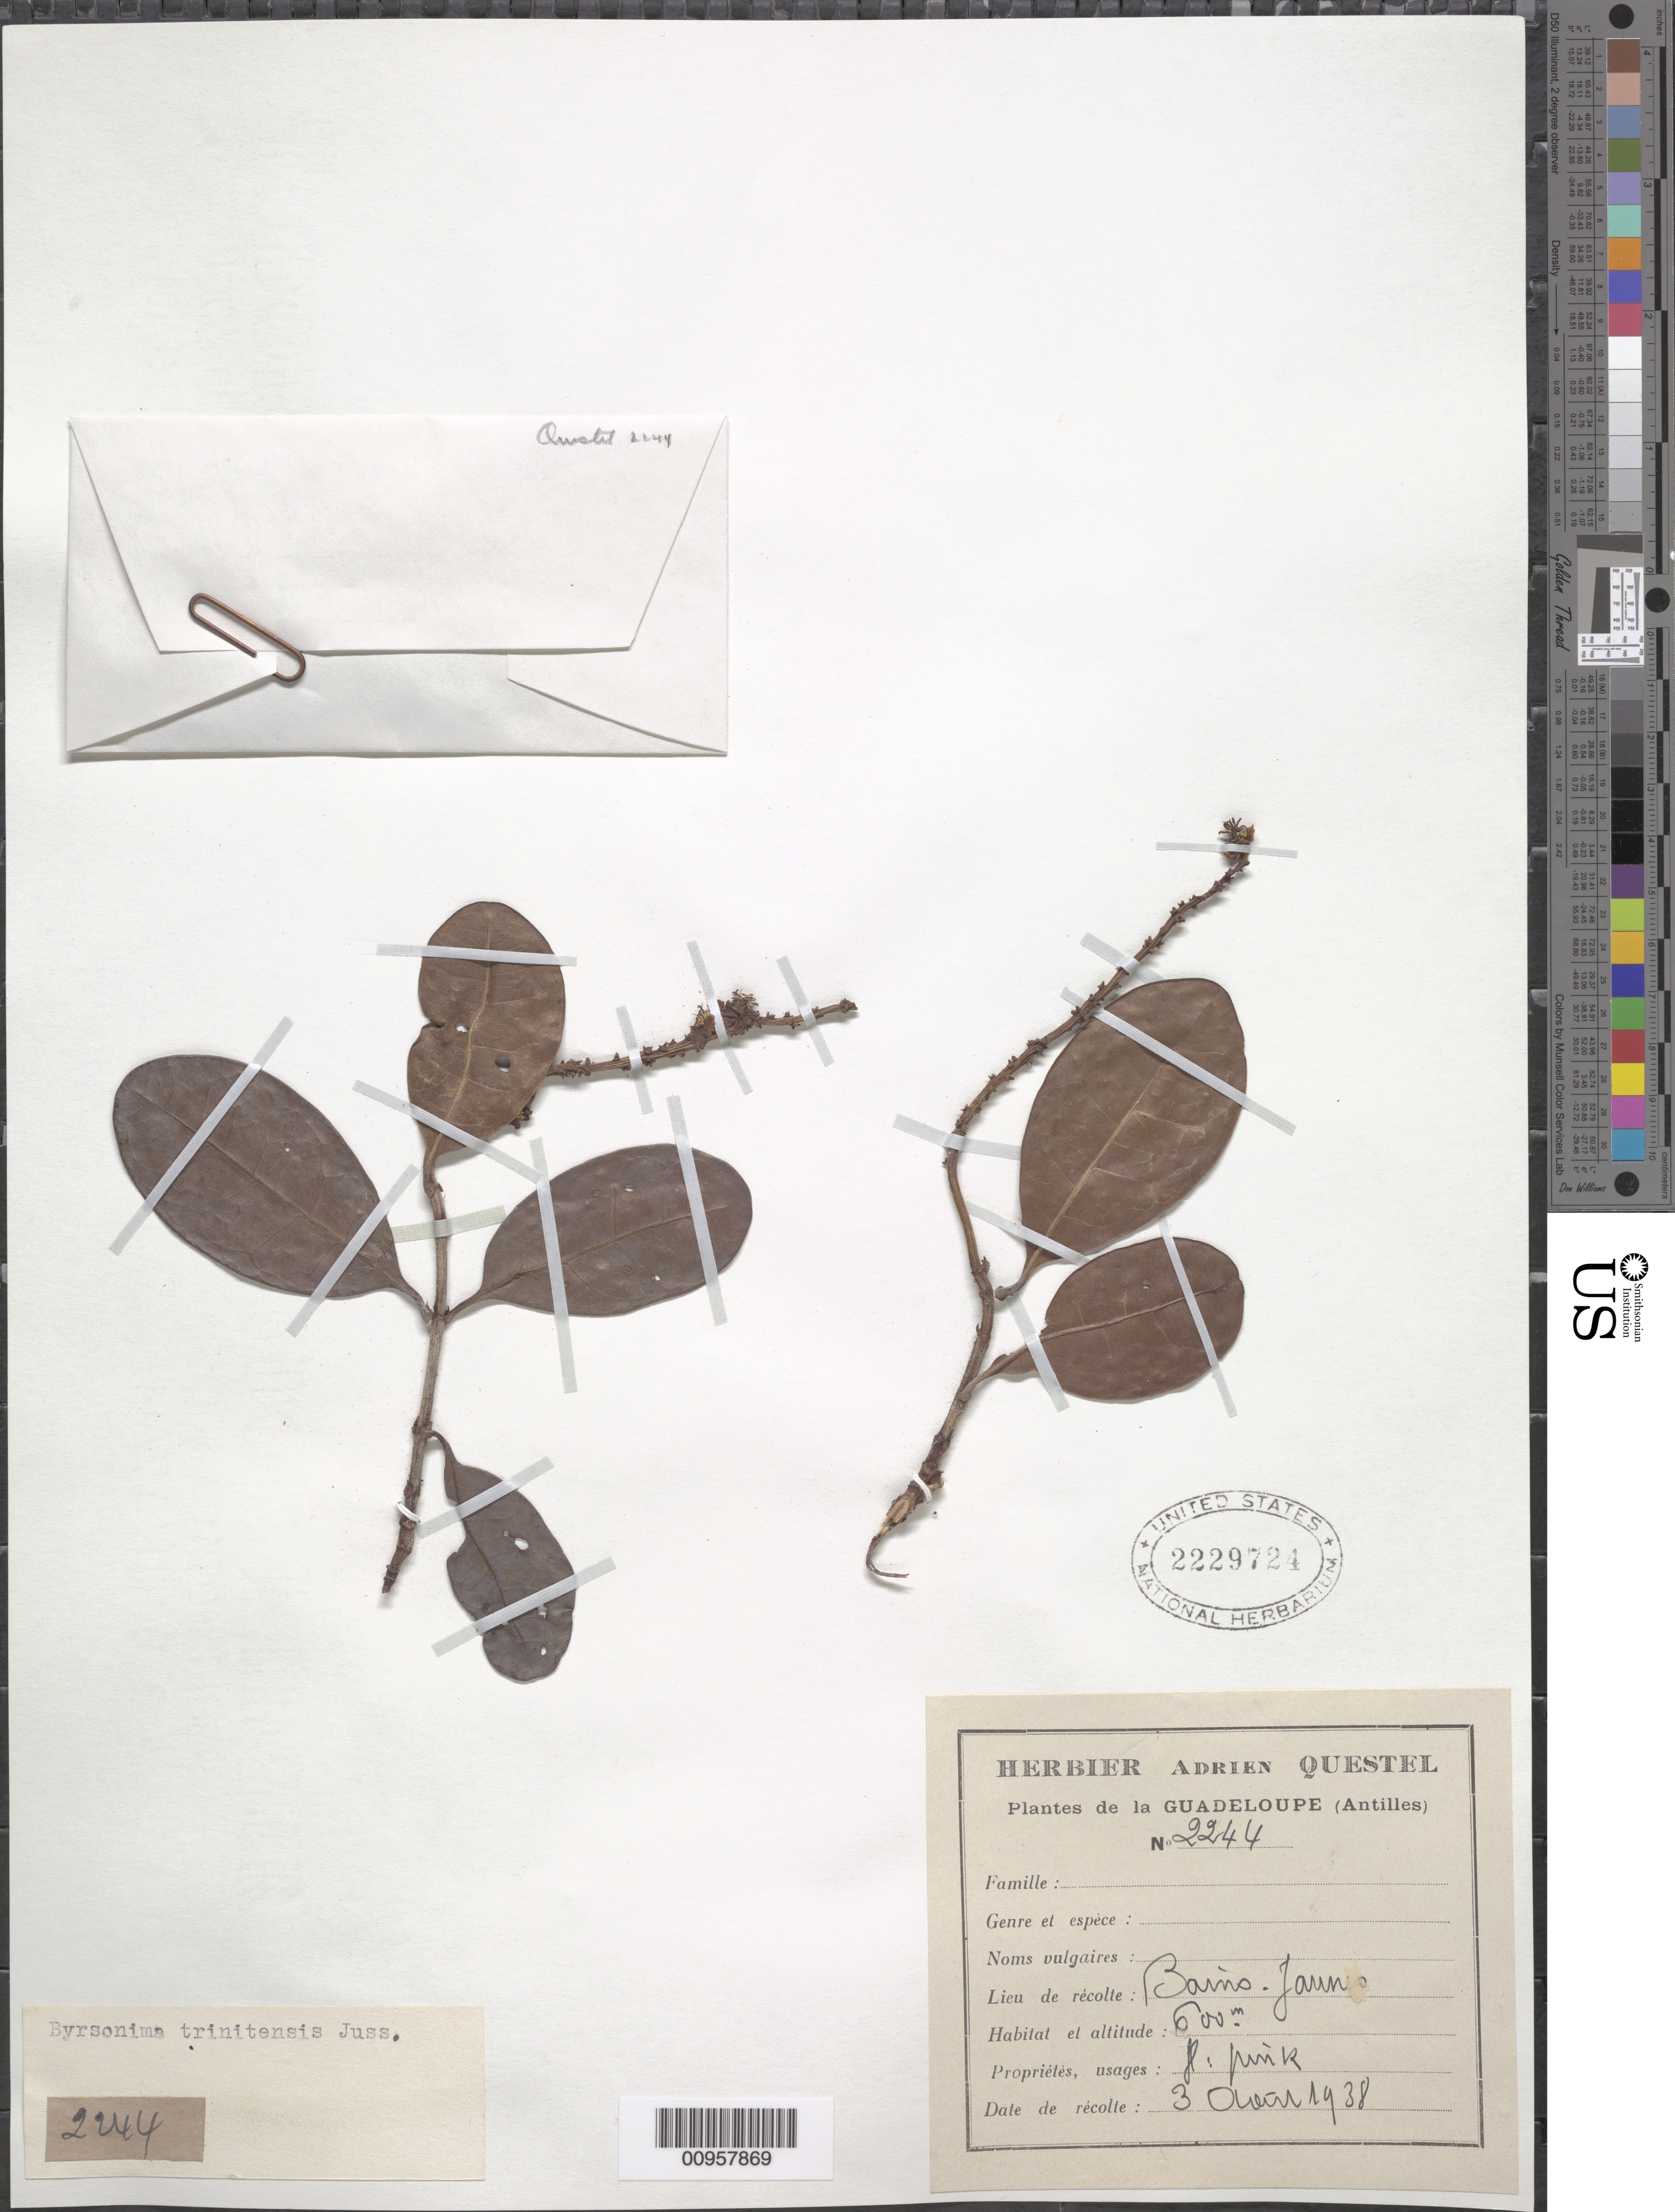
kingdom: Plantae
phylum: Tracheophyta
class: Magnoliopsida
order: Malpighiales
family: Malpighiaceae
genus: Byrsonima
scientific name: Byrsonima trinitensis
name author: A. Juss.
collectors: A. Questel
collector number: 2244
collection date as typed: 03 Aug 1938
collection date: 1938-08-03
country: Guadeloupe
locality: Bains Jaunes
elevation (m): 600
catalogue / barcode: US 229724